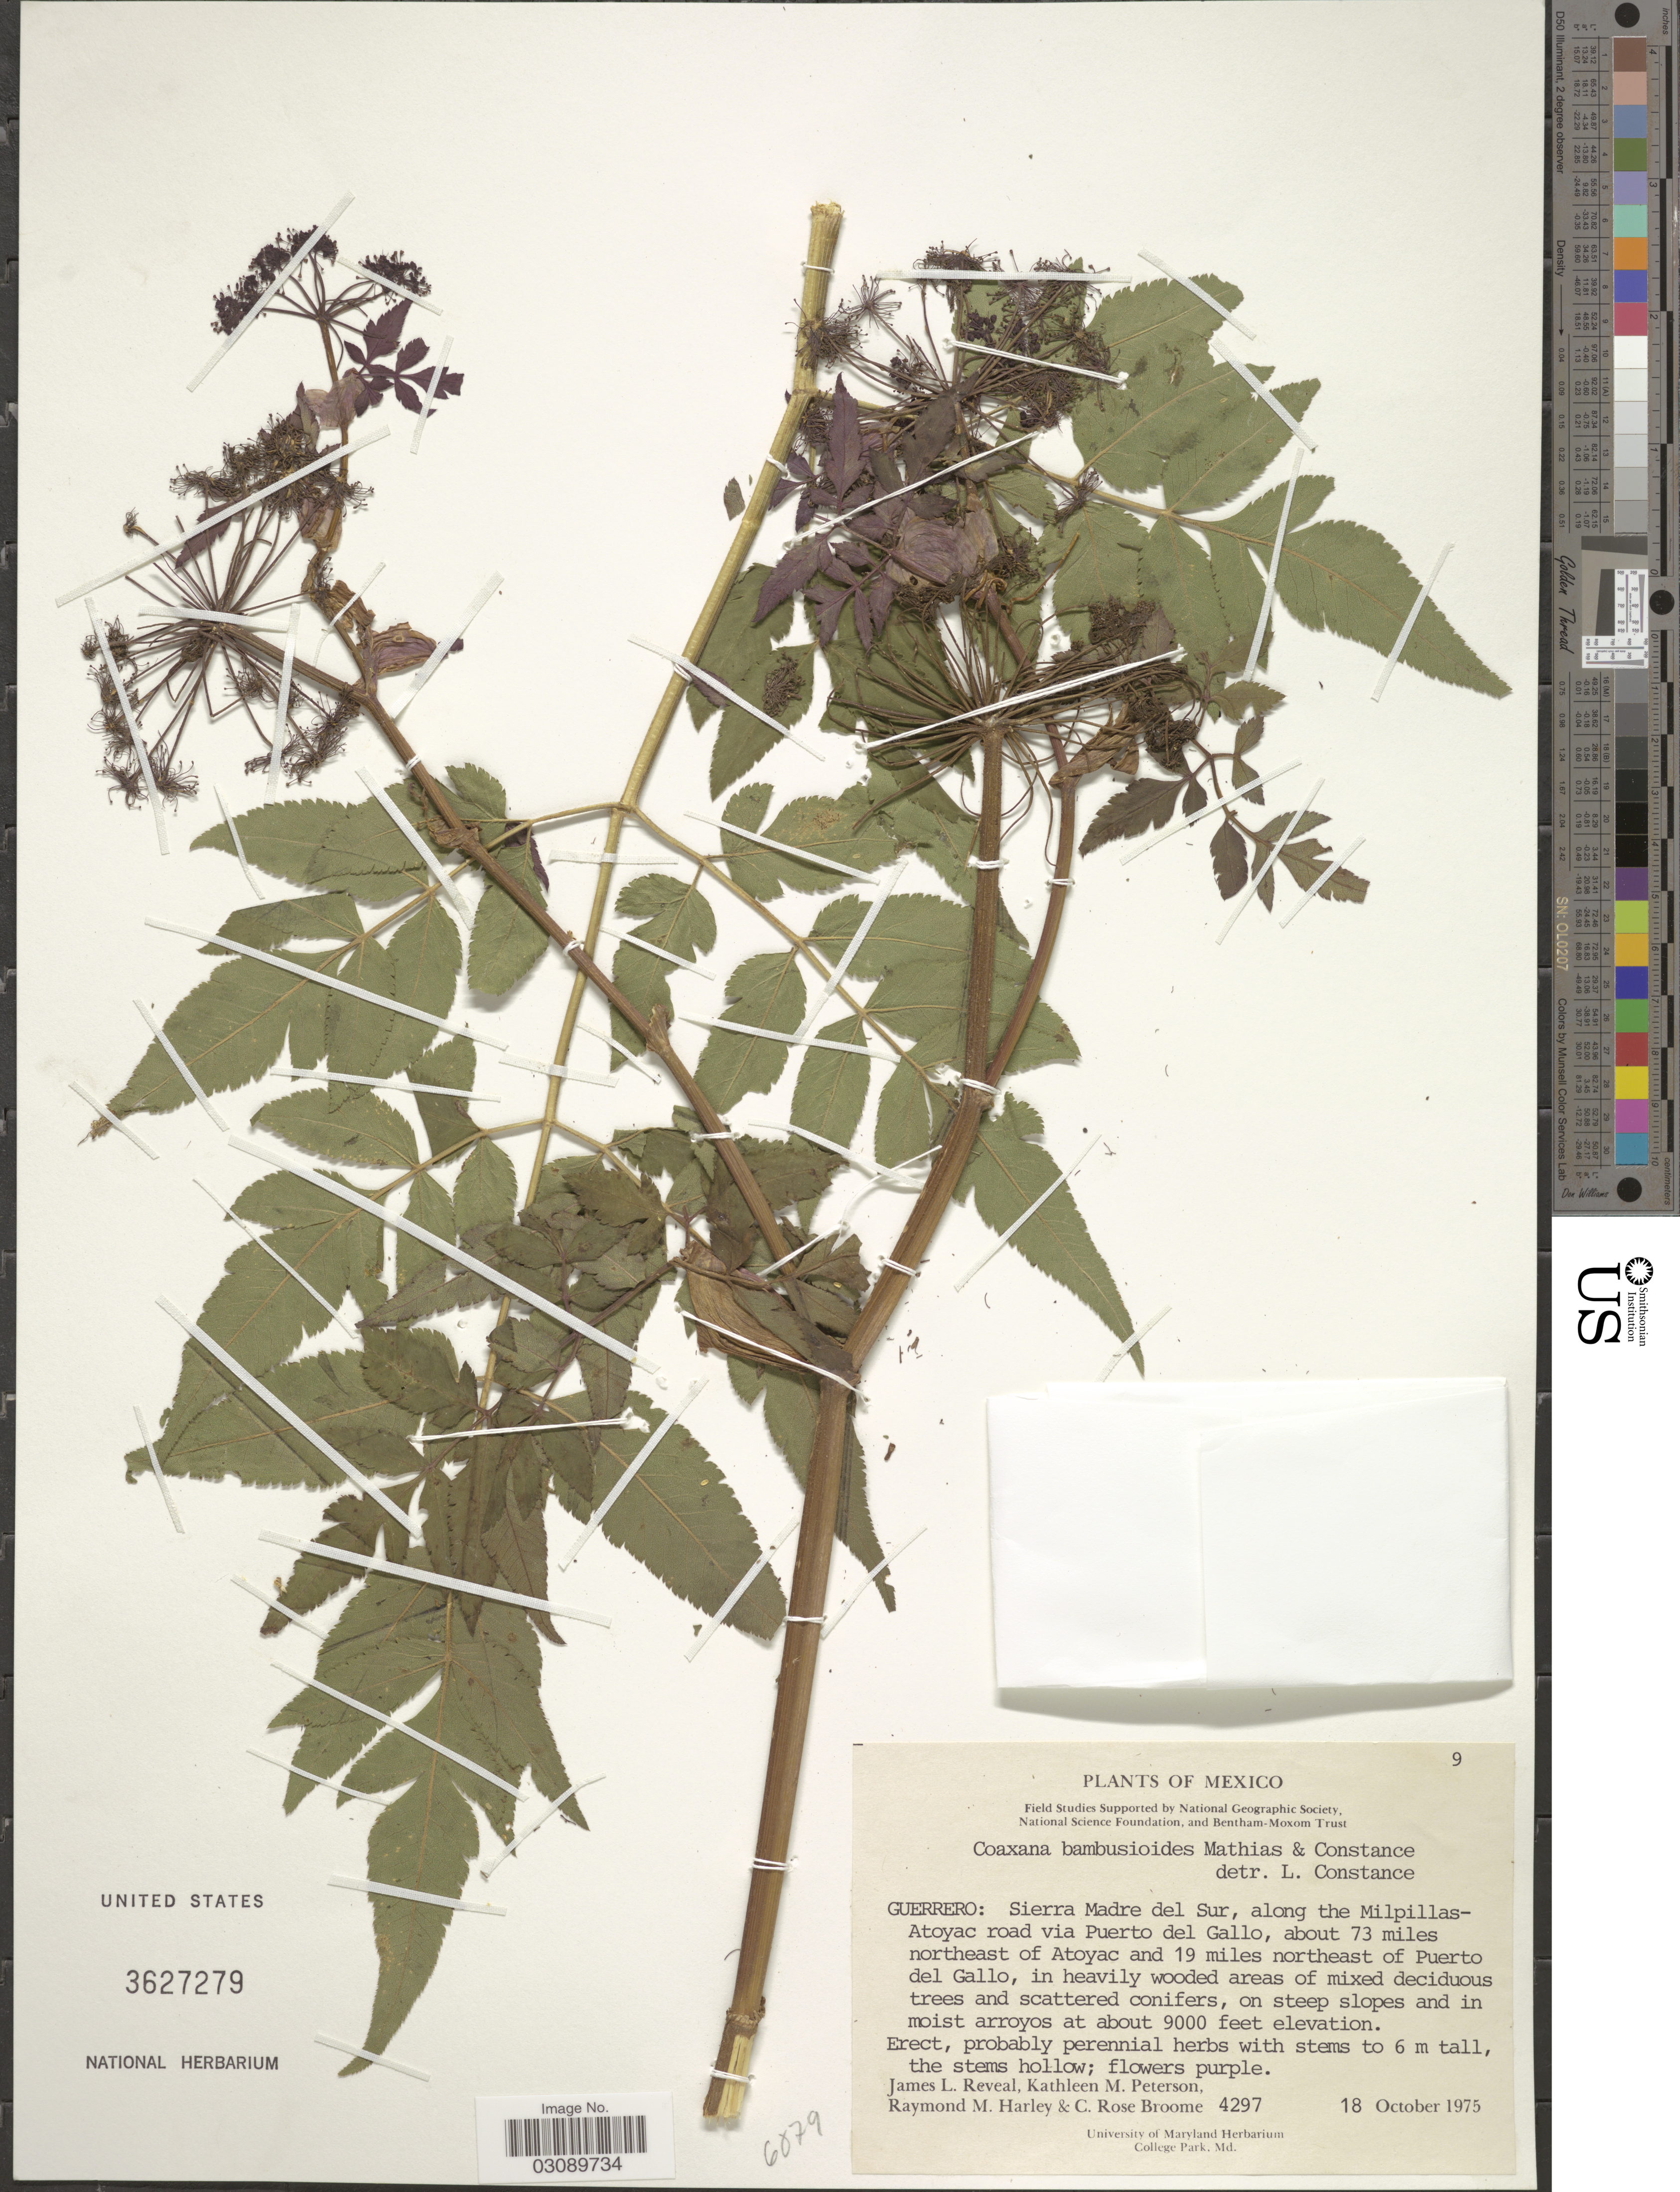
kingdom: Plantae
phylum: Tracheophyta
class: Magnoliopsida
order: Apiales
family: Apiaceae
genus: Coaxana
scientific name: Coaxana bambusioides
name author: Mathias & Constance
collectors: J. L. Reveal, K. Peterson, R. M. Harley & C. R. Broome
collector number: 4297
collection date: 1975-10-18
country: Mexico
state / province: Guerrero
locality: Sierra Madre del Sur, along the Milpillas-Atoyac road via Puerto del Gallo, about 73 miles northeast of Atoyac and 19 miles northeast of Puerto del Gallo.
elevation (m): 2743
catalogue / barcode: US 3627279